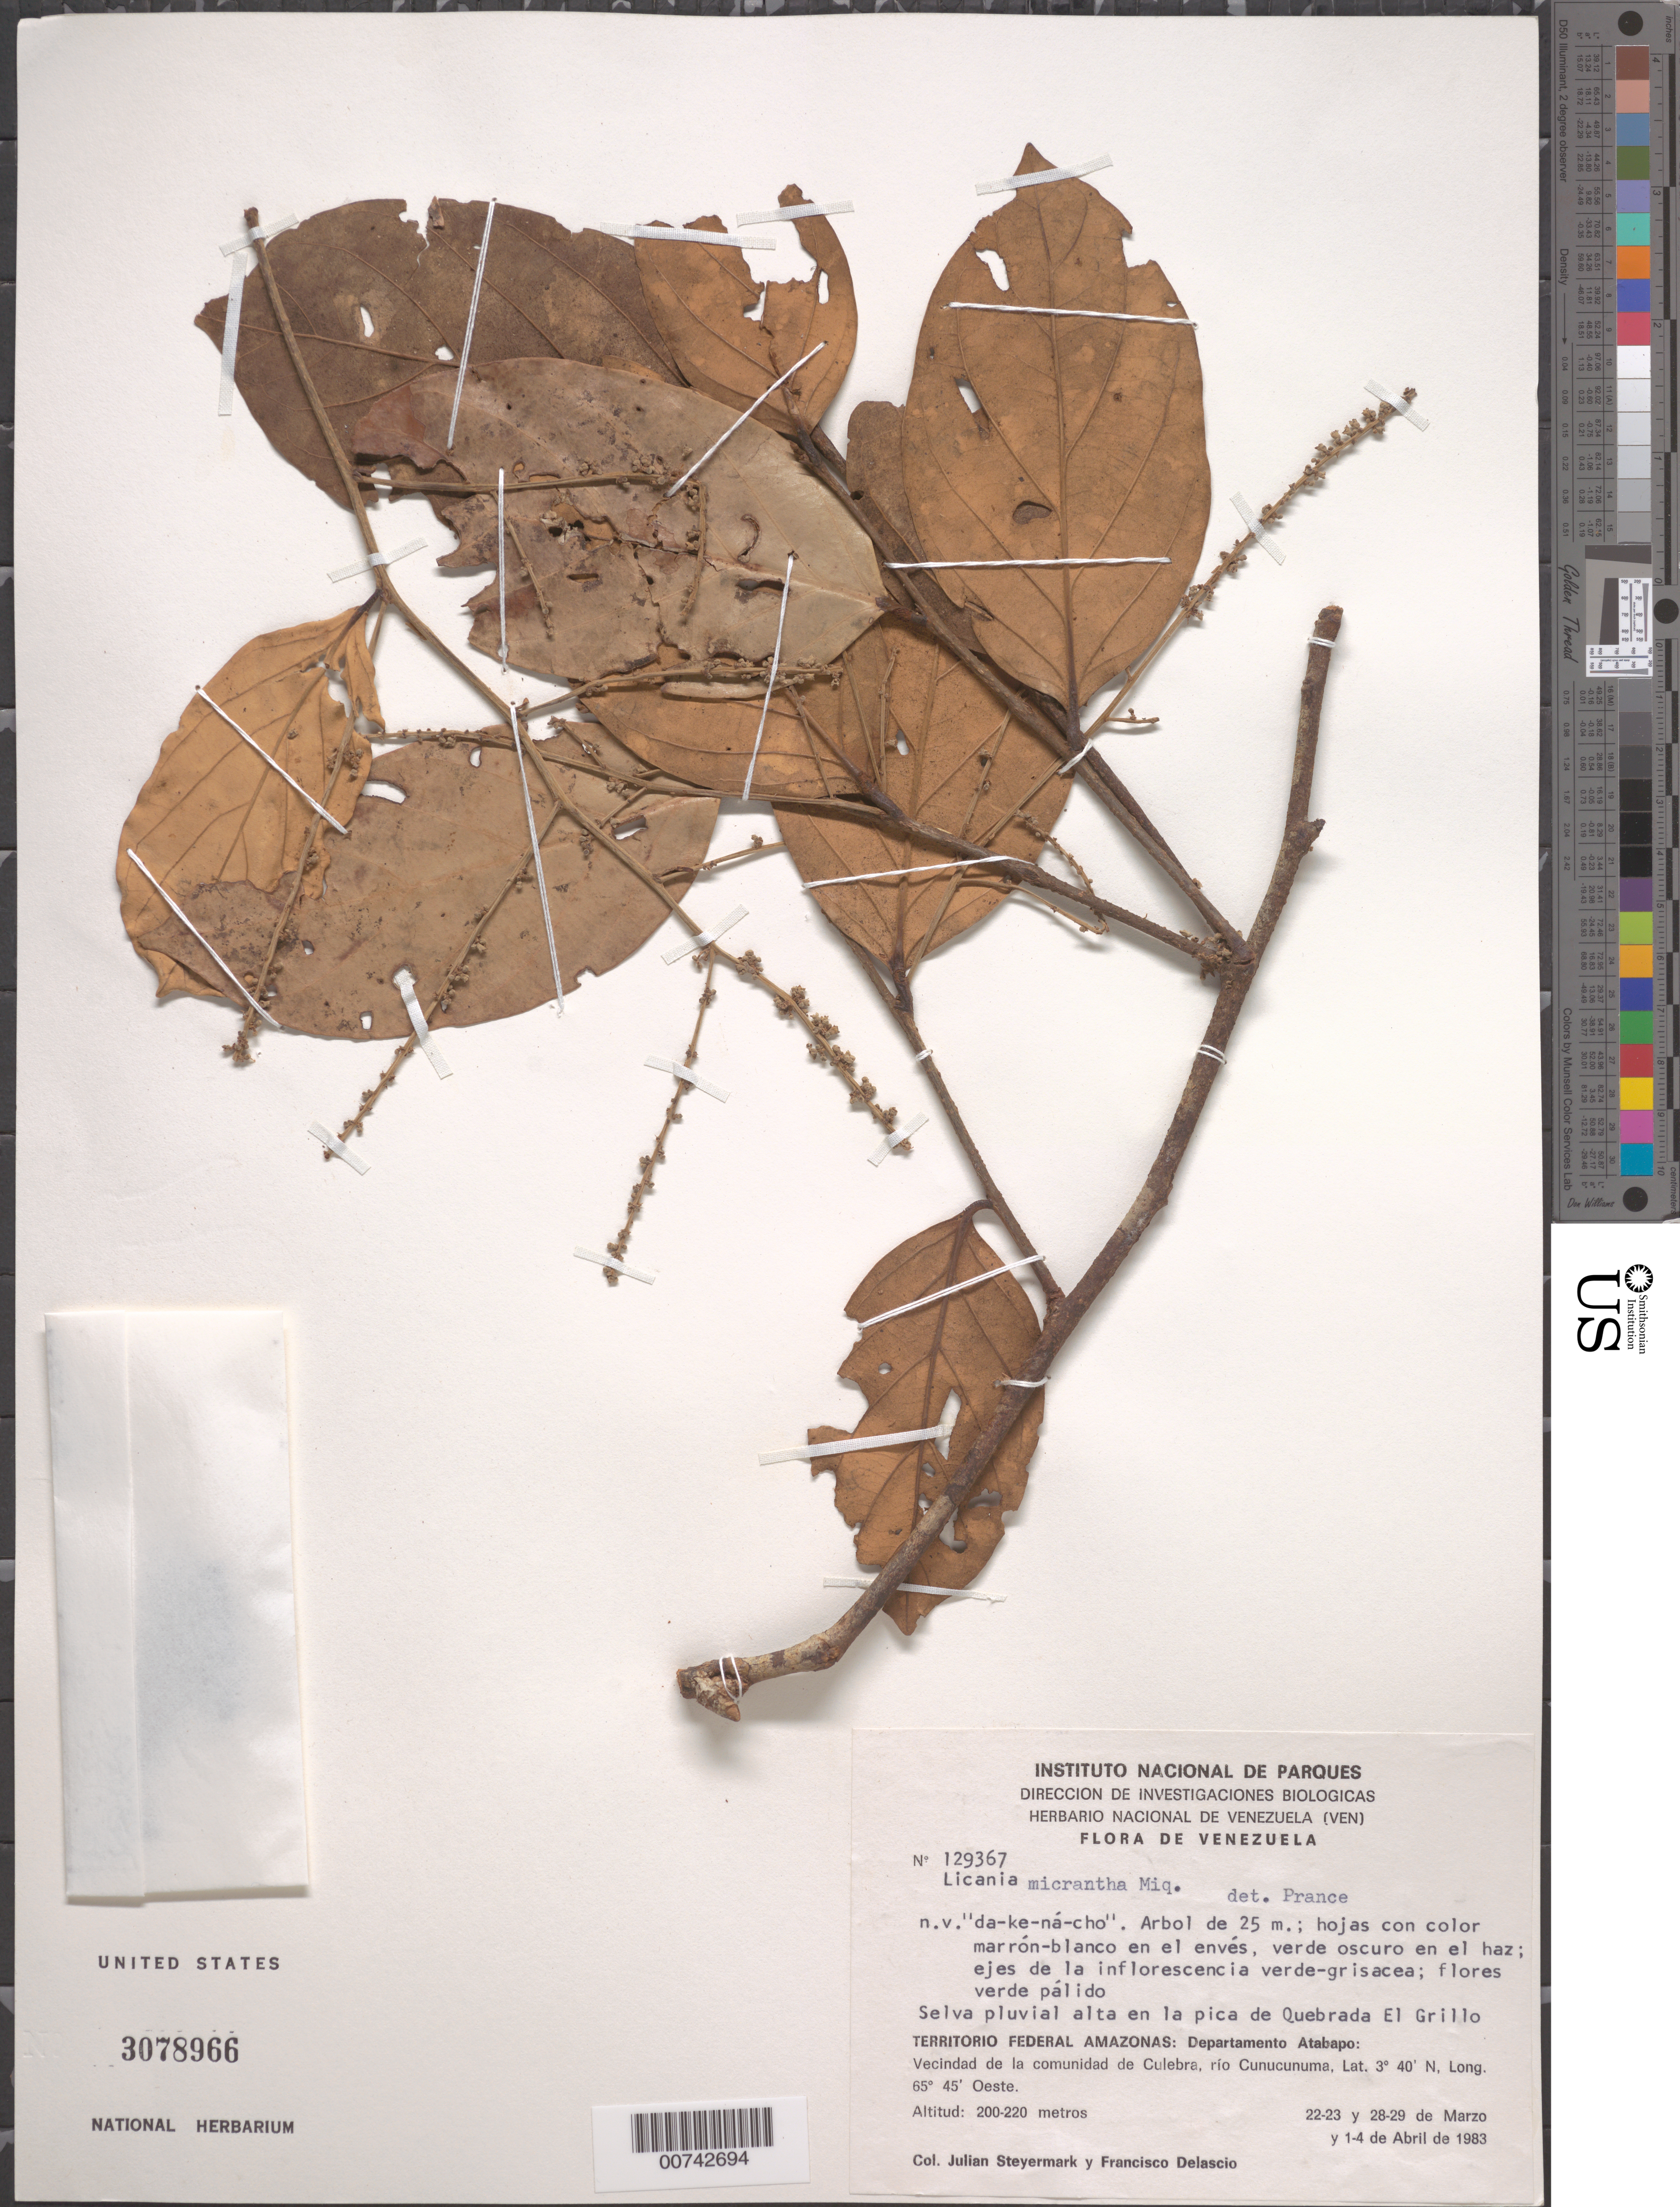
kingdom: Plantae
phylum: Tracheophyta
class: Magnoliopsida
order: Malpighiales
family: Chrysobalanaceae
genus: Licania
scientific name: Licania micrantha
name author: Miq.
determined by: Prance, G. T.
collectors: J. Steyermark & F. Delascio C.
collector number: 129364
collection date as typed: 1-Apr-83 to 4-Apr-83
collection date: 1983-04-01/1983-04-04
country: Venezuela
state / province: Amazonas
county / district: Atabapo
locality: Río Cunucunuma, vic. de la comunidad de Culebra, en la pica de Quebrada El Grillo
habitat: Selva pluvial alta en la pica de quebrada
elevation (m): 200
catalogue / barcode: US 3078966